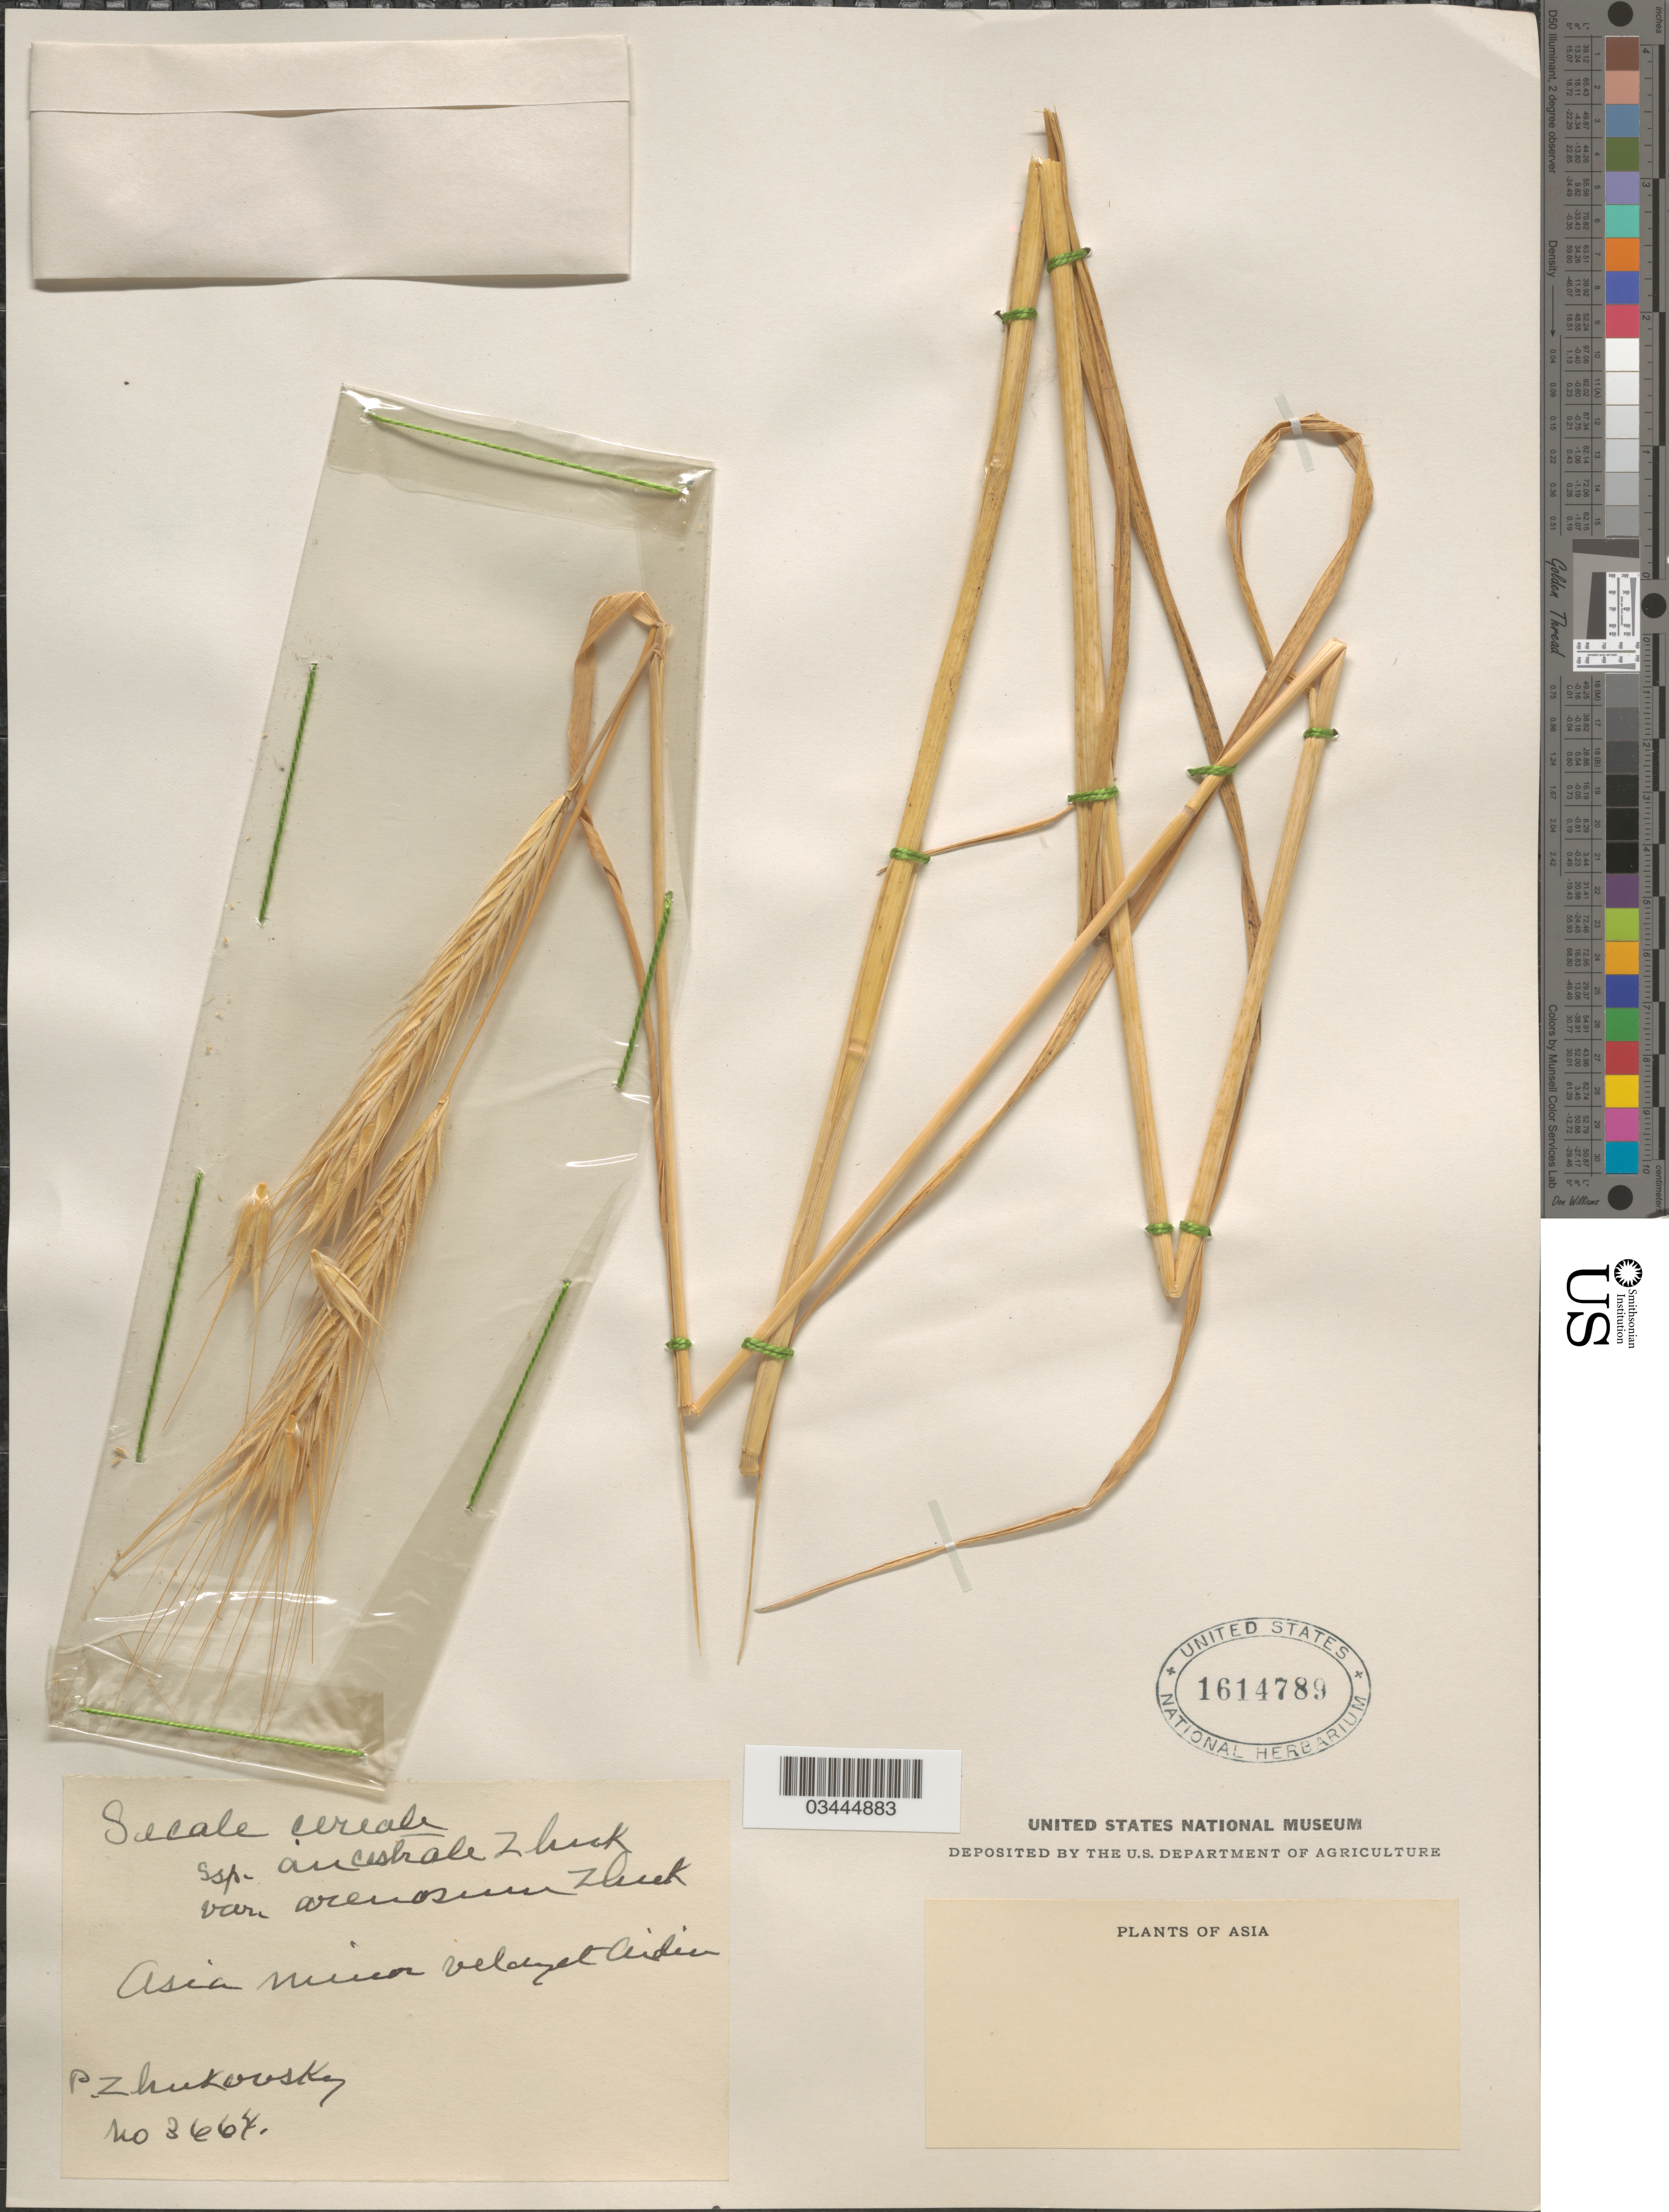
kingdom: Plantae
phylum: Tracheophyta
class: Liliopsida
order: Poales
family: Poaceae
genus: Secale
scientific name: Secale cereale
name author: L.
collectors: P. Zhukovsky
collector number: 3664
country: Turkey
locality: Asia minor veldyet Aidin. [interpreted] Asia.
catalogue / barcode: US 1614789